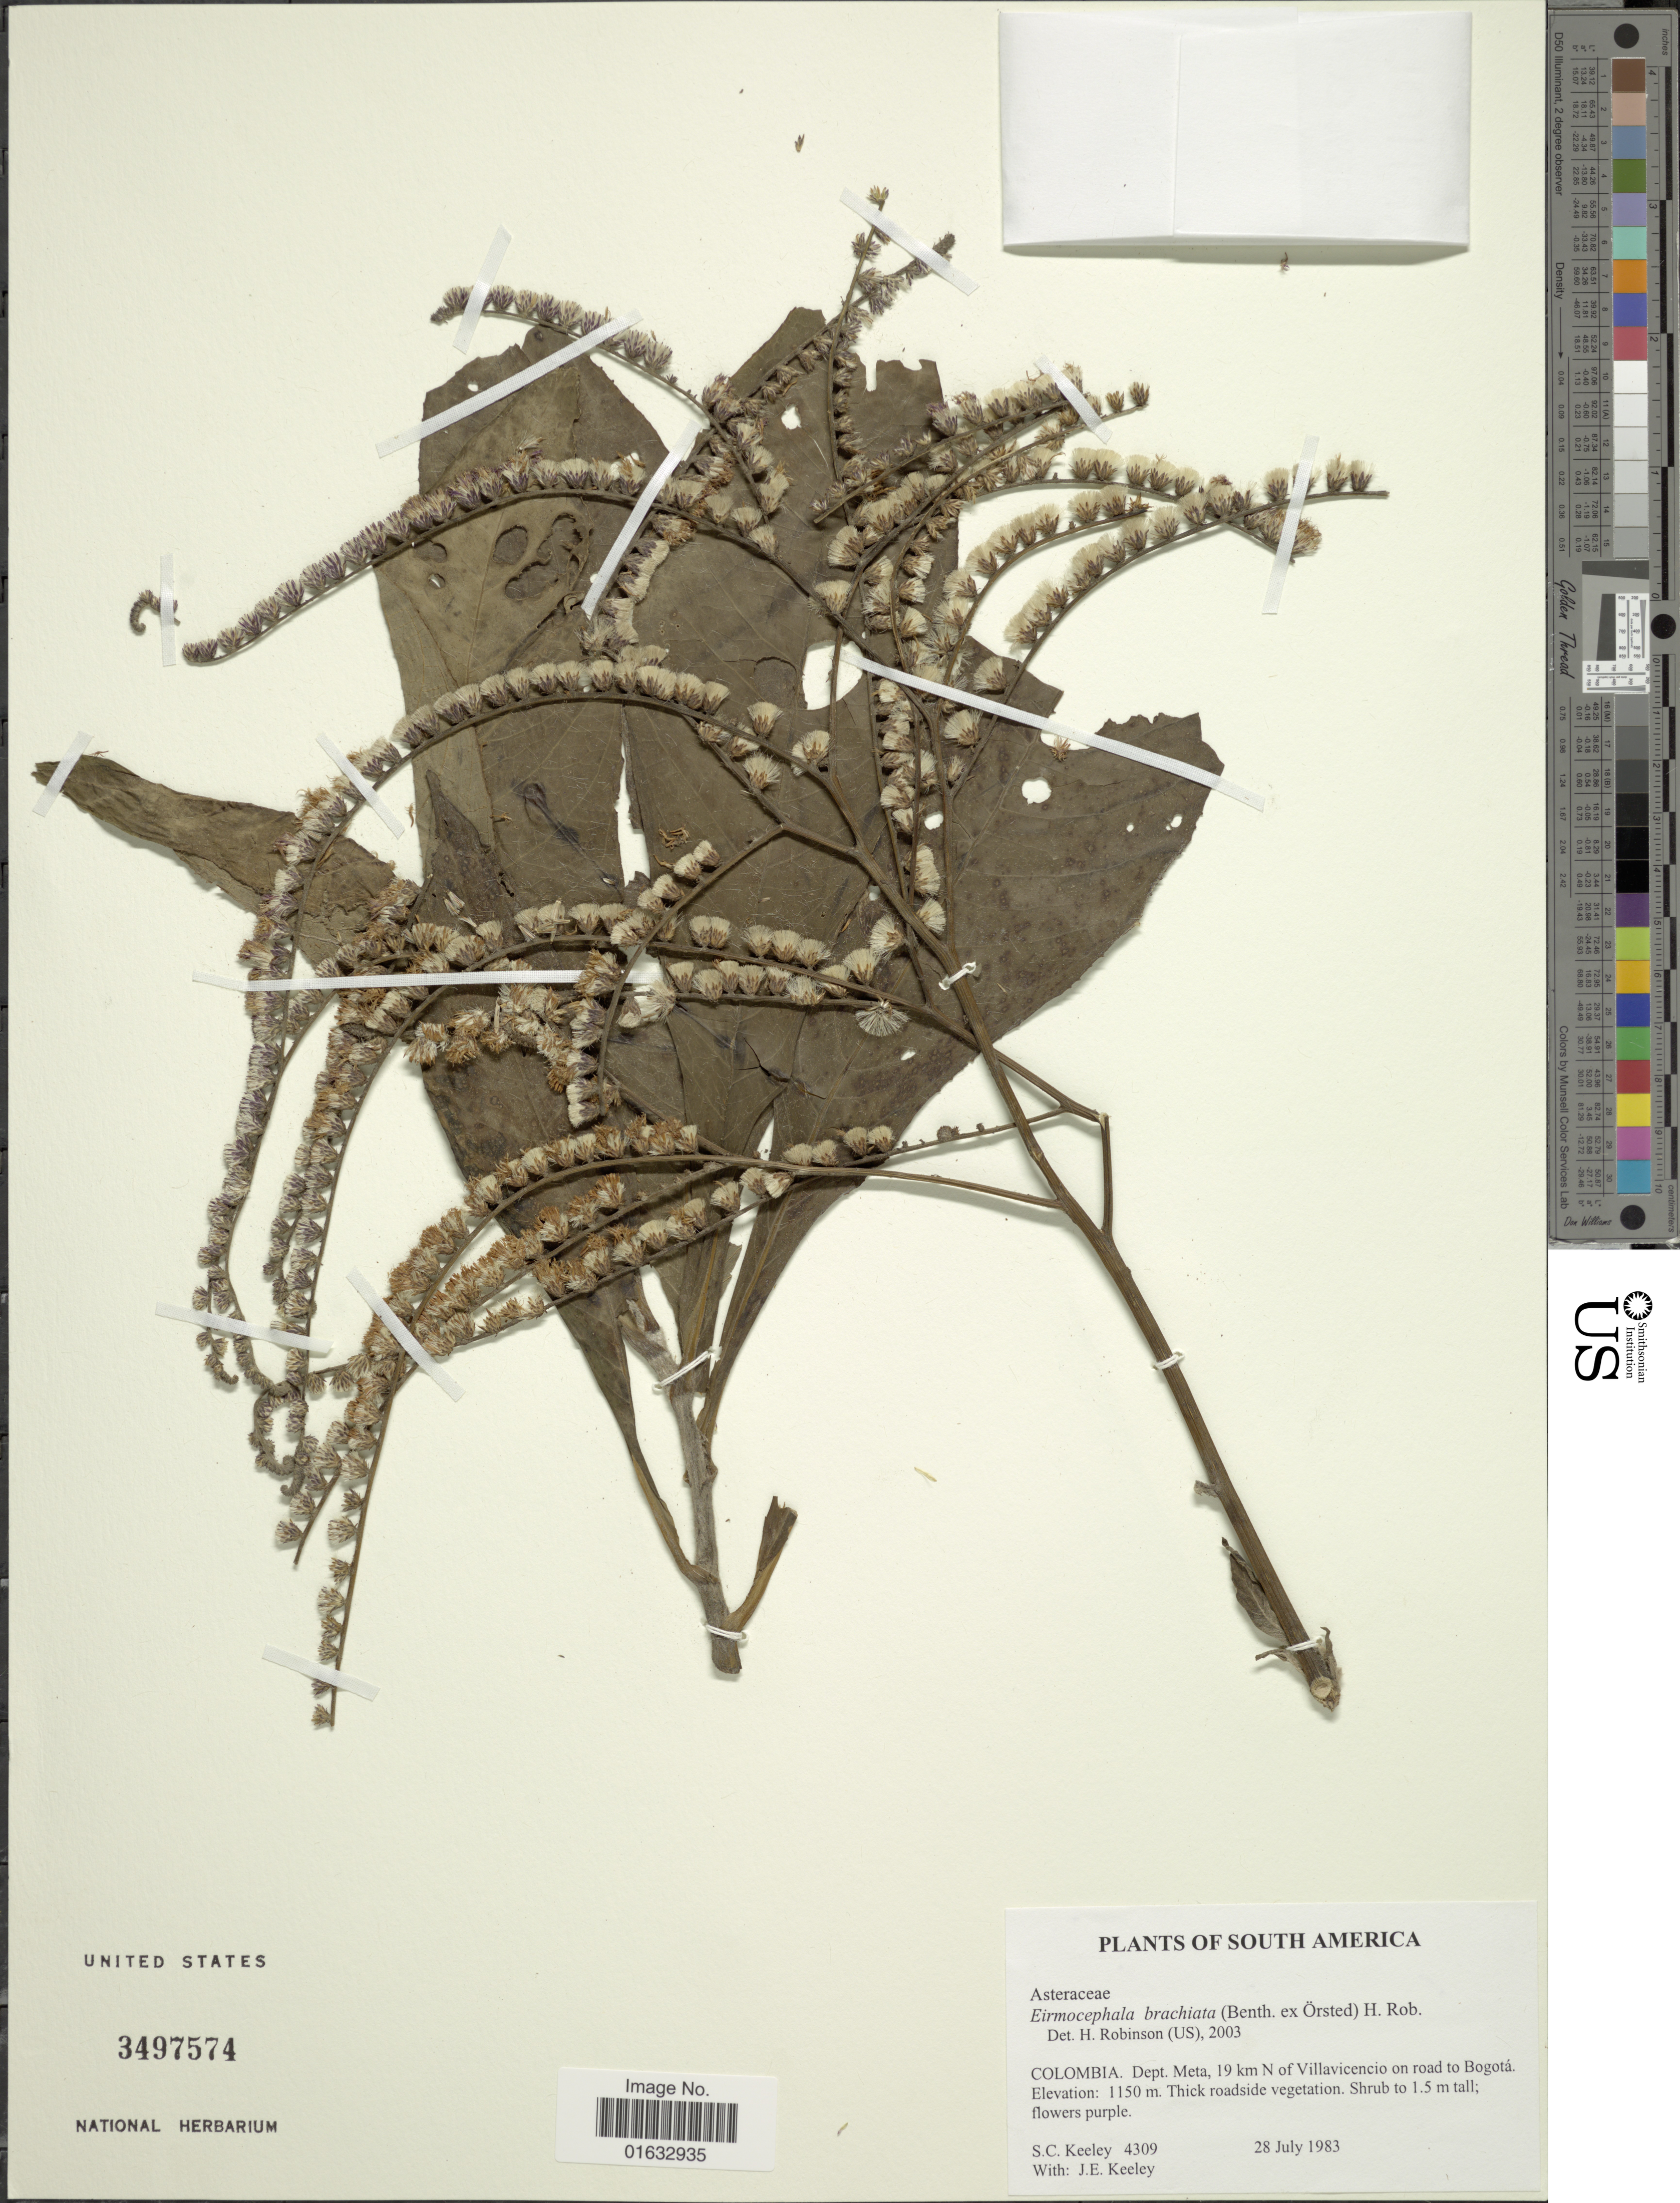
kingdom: Plantae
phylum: Tracheophyta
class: Magnoliopsida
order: Asterales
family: Asteraceae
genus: Eirmocephala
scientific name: Eirmocephala brachiata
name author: (Benth.) H. Rob.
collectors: S. C. Keeley & J. E. Keeley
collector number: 4309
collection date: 1983-07-28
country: Colombia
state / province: Meta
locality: Dept. Meta: 19 km N of Villavicencio on road to Bogota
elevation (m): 1150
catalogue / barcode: US 3497574